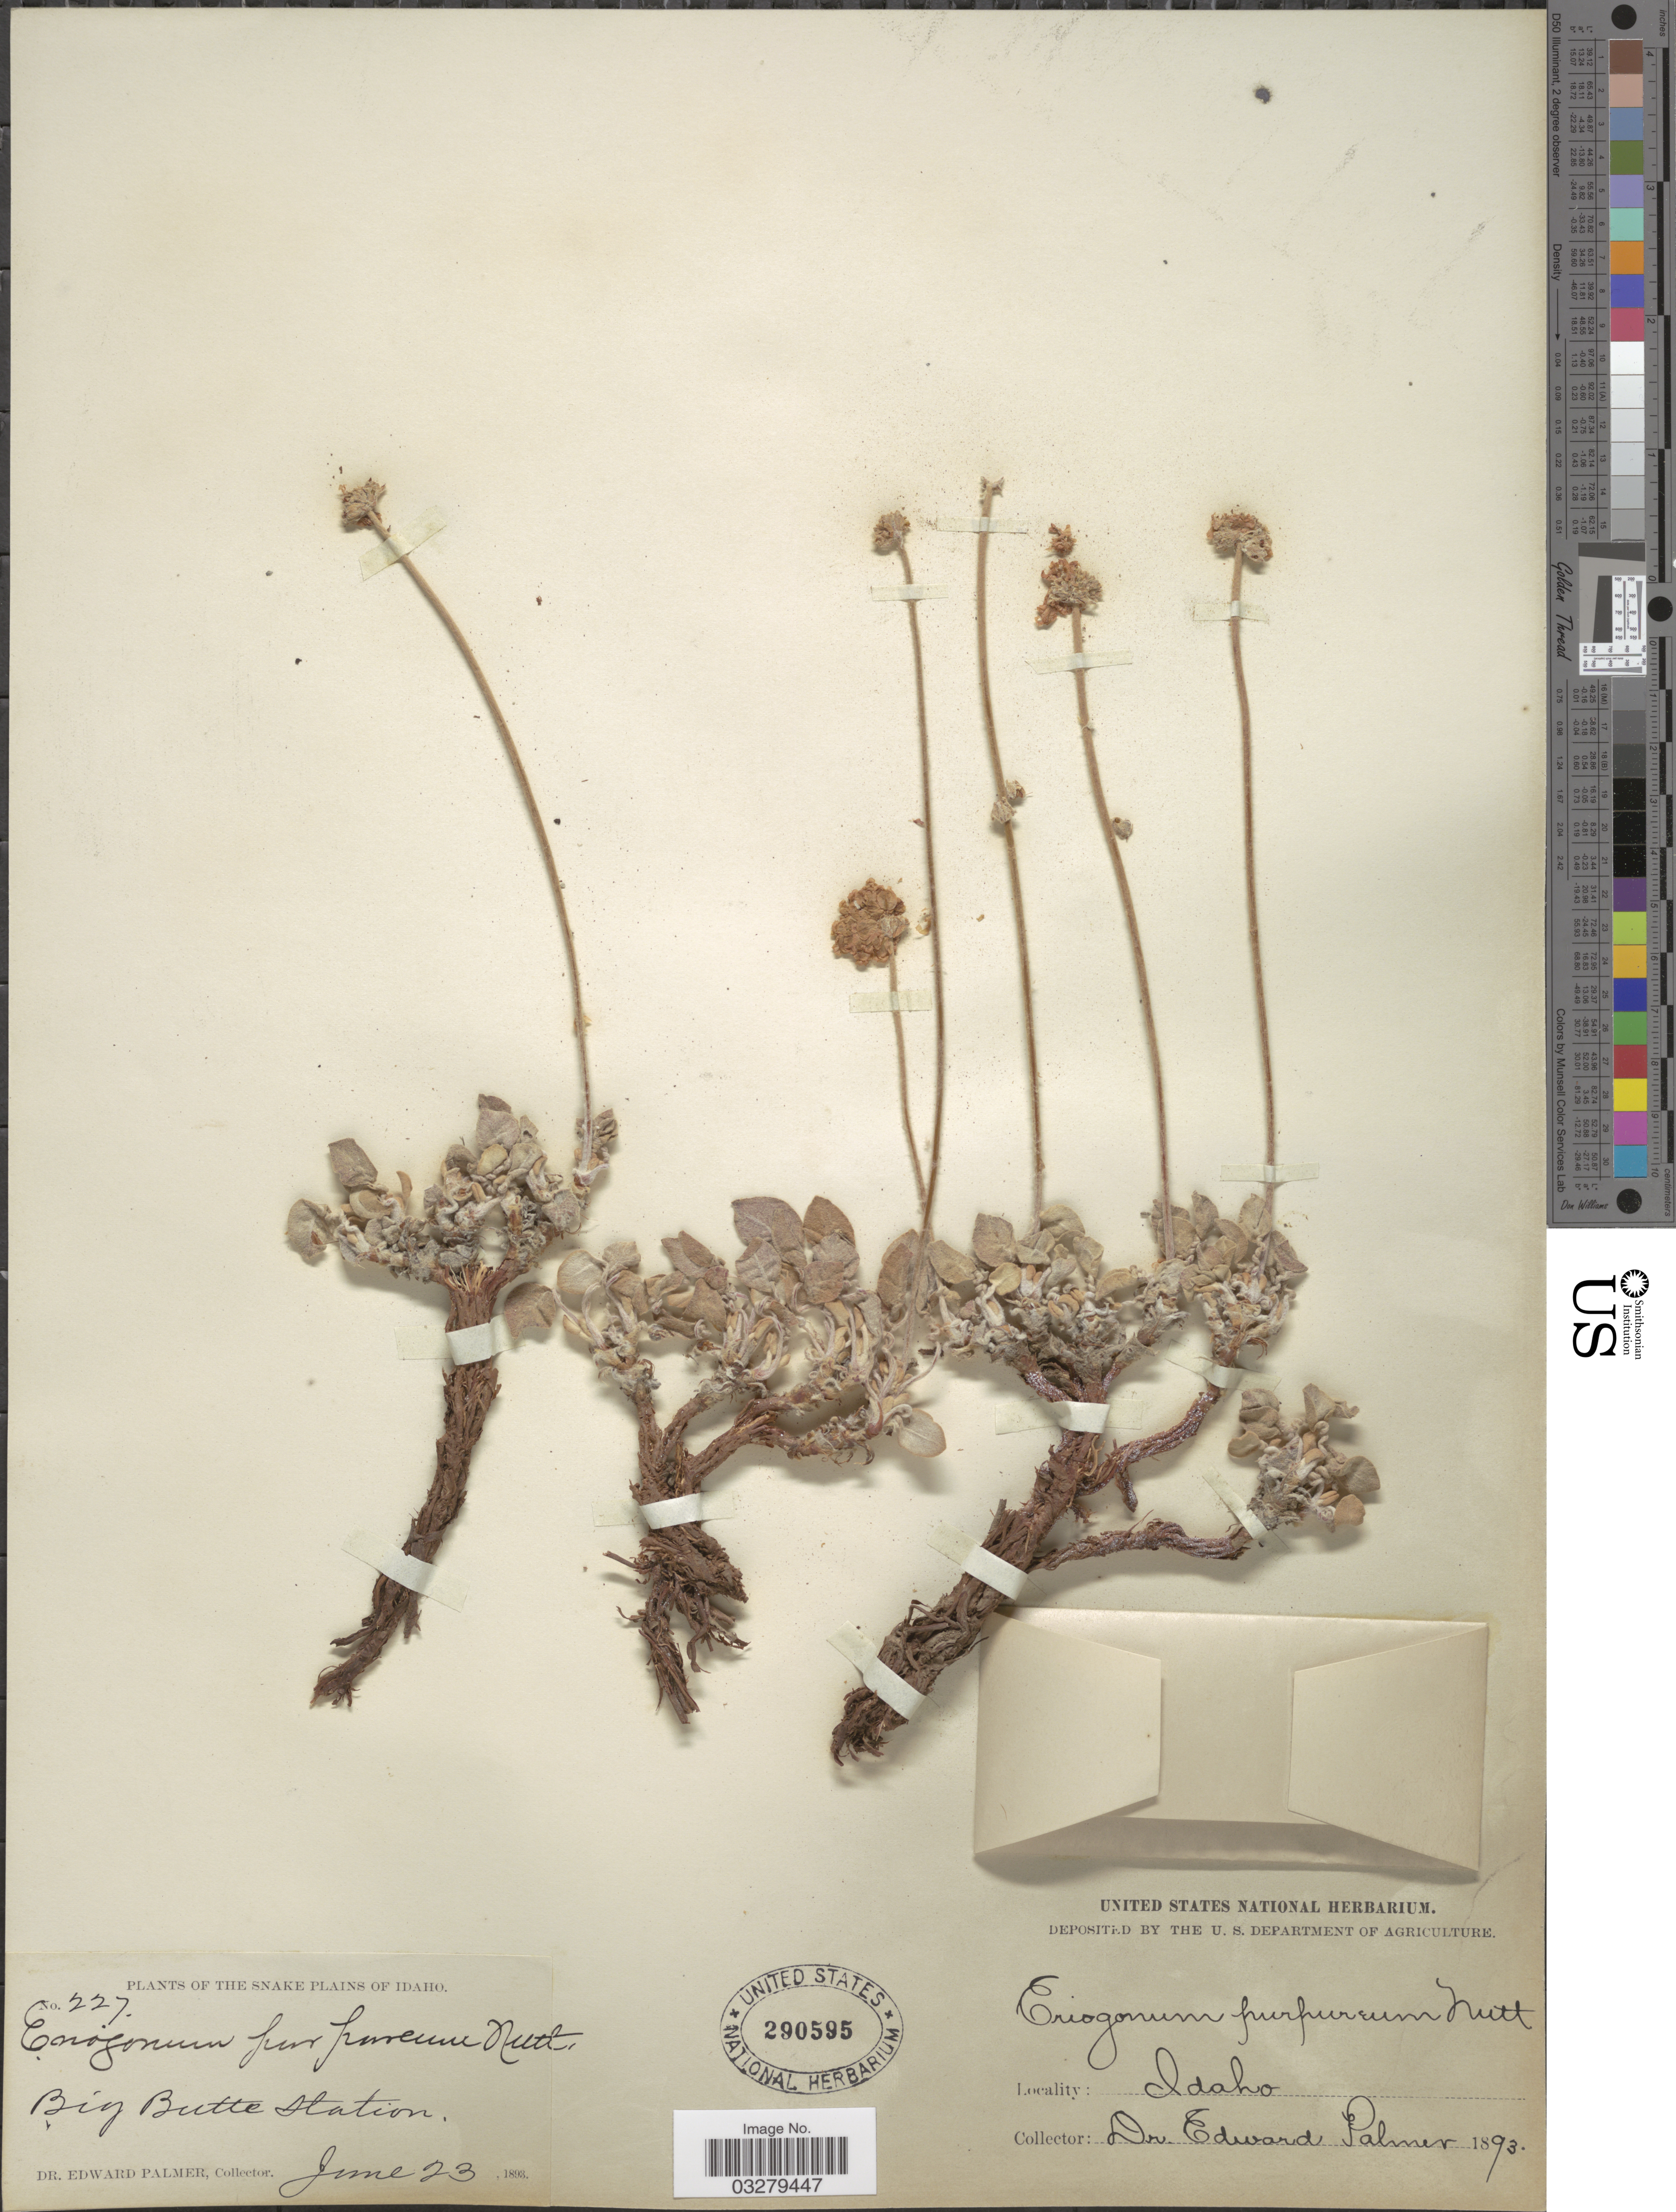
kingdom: Plantae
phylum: Tracheophyta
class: Magnoliopsida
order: Caryophyllales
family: Polygonaceae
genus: Eriogonum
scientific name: Eriogonum ovalifolium var. purpureum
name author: (Nutt.) Durand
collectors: E. Palmer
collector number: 227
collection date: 1893-06-23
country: United States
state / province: Idaho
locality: The Snake Plains, Big Butte Station.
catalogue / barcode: US 290595